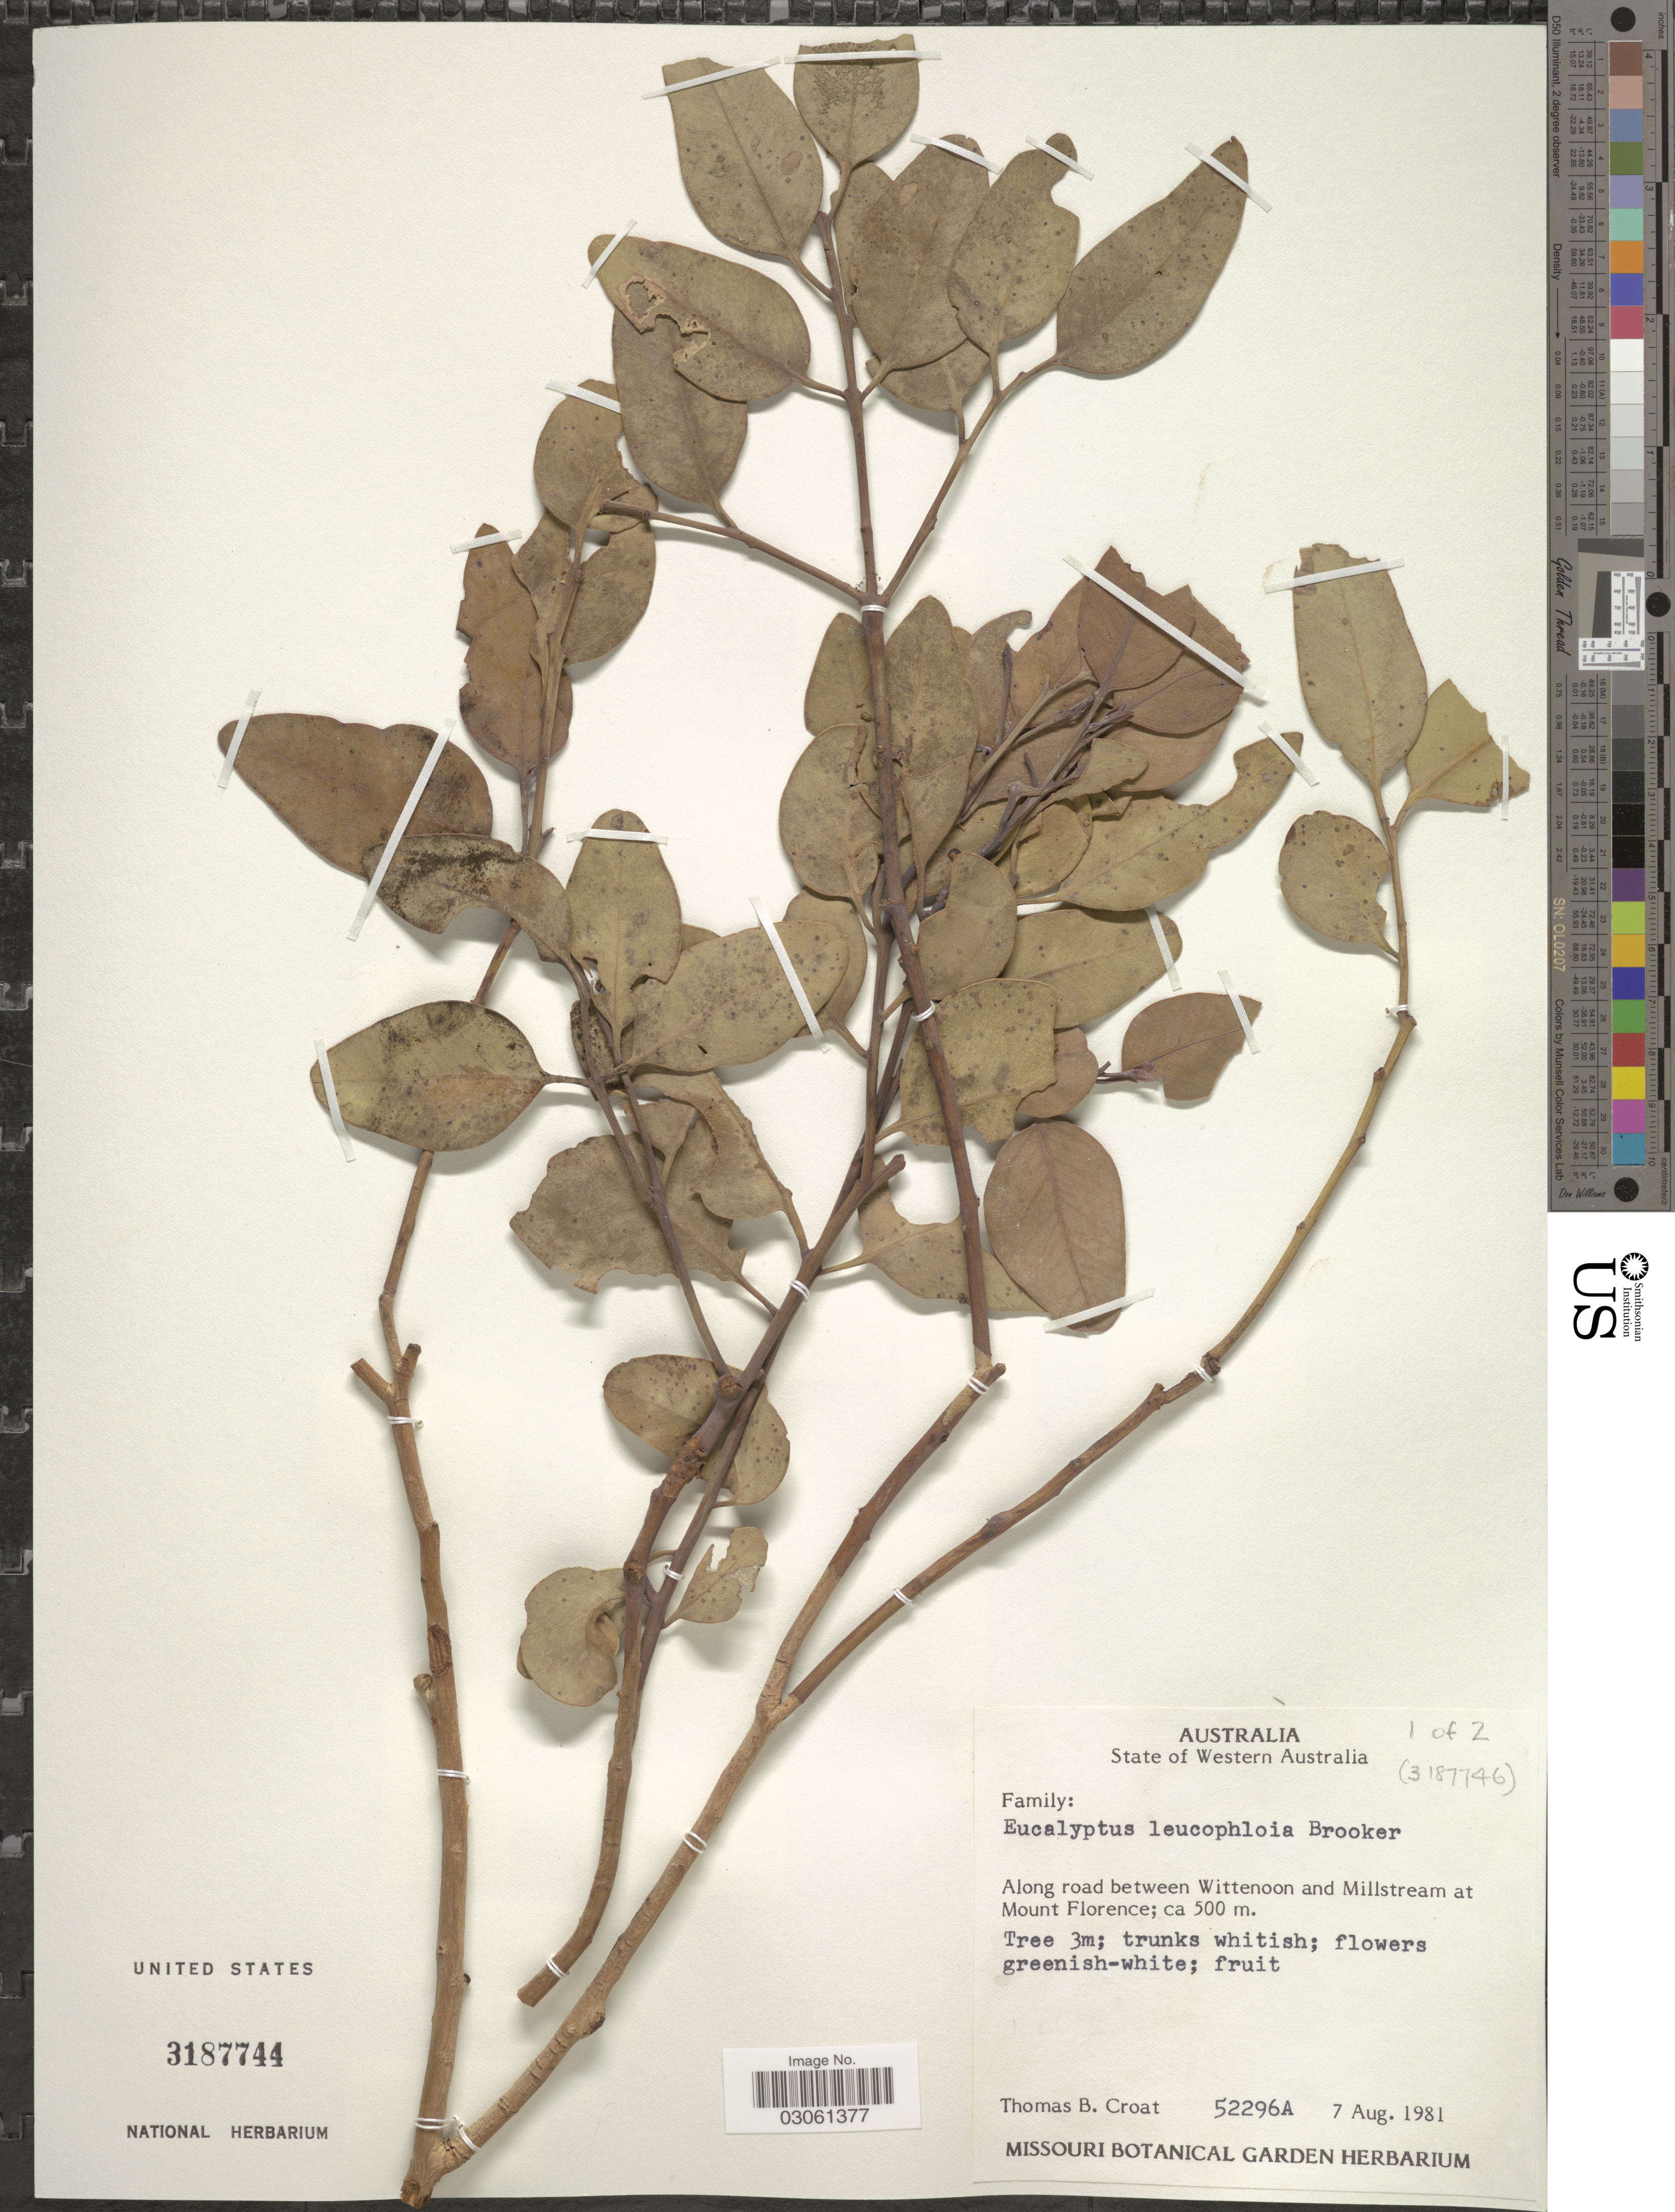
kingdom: Plantae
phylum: Tracheophyta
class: Magnoliopsida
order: Myrtales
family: Myrtaceae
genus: Eucalyptus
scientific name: Eucalyptus leucophloia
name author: Brooker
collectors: T. B. Croat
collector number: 52296A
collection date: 1981-08-07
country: Australia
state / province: Western Australia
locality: Along road between Wittenoon and Millstream at Mount Florence.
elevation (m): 500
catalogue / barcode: US 3187744